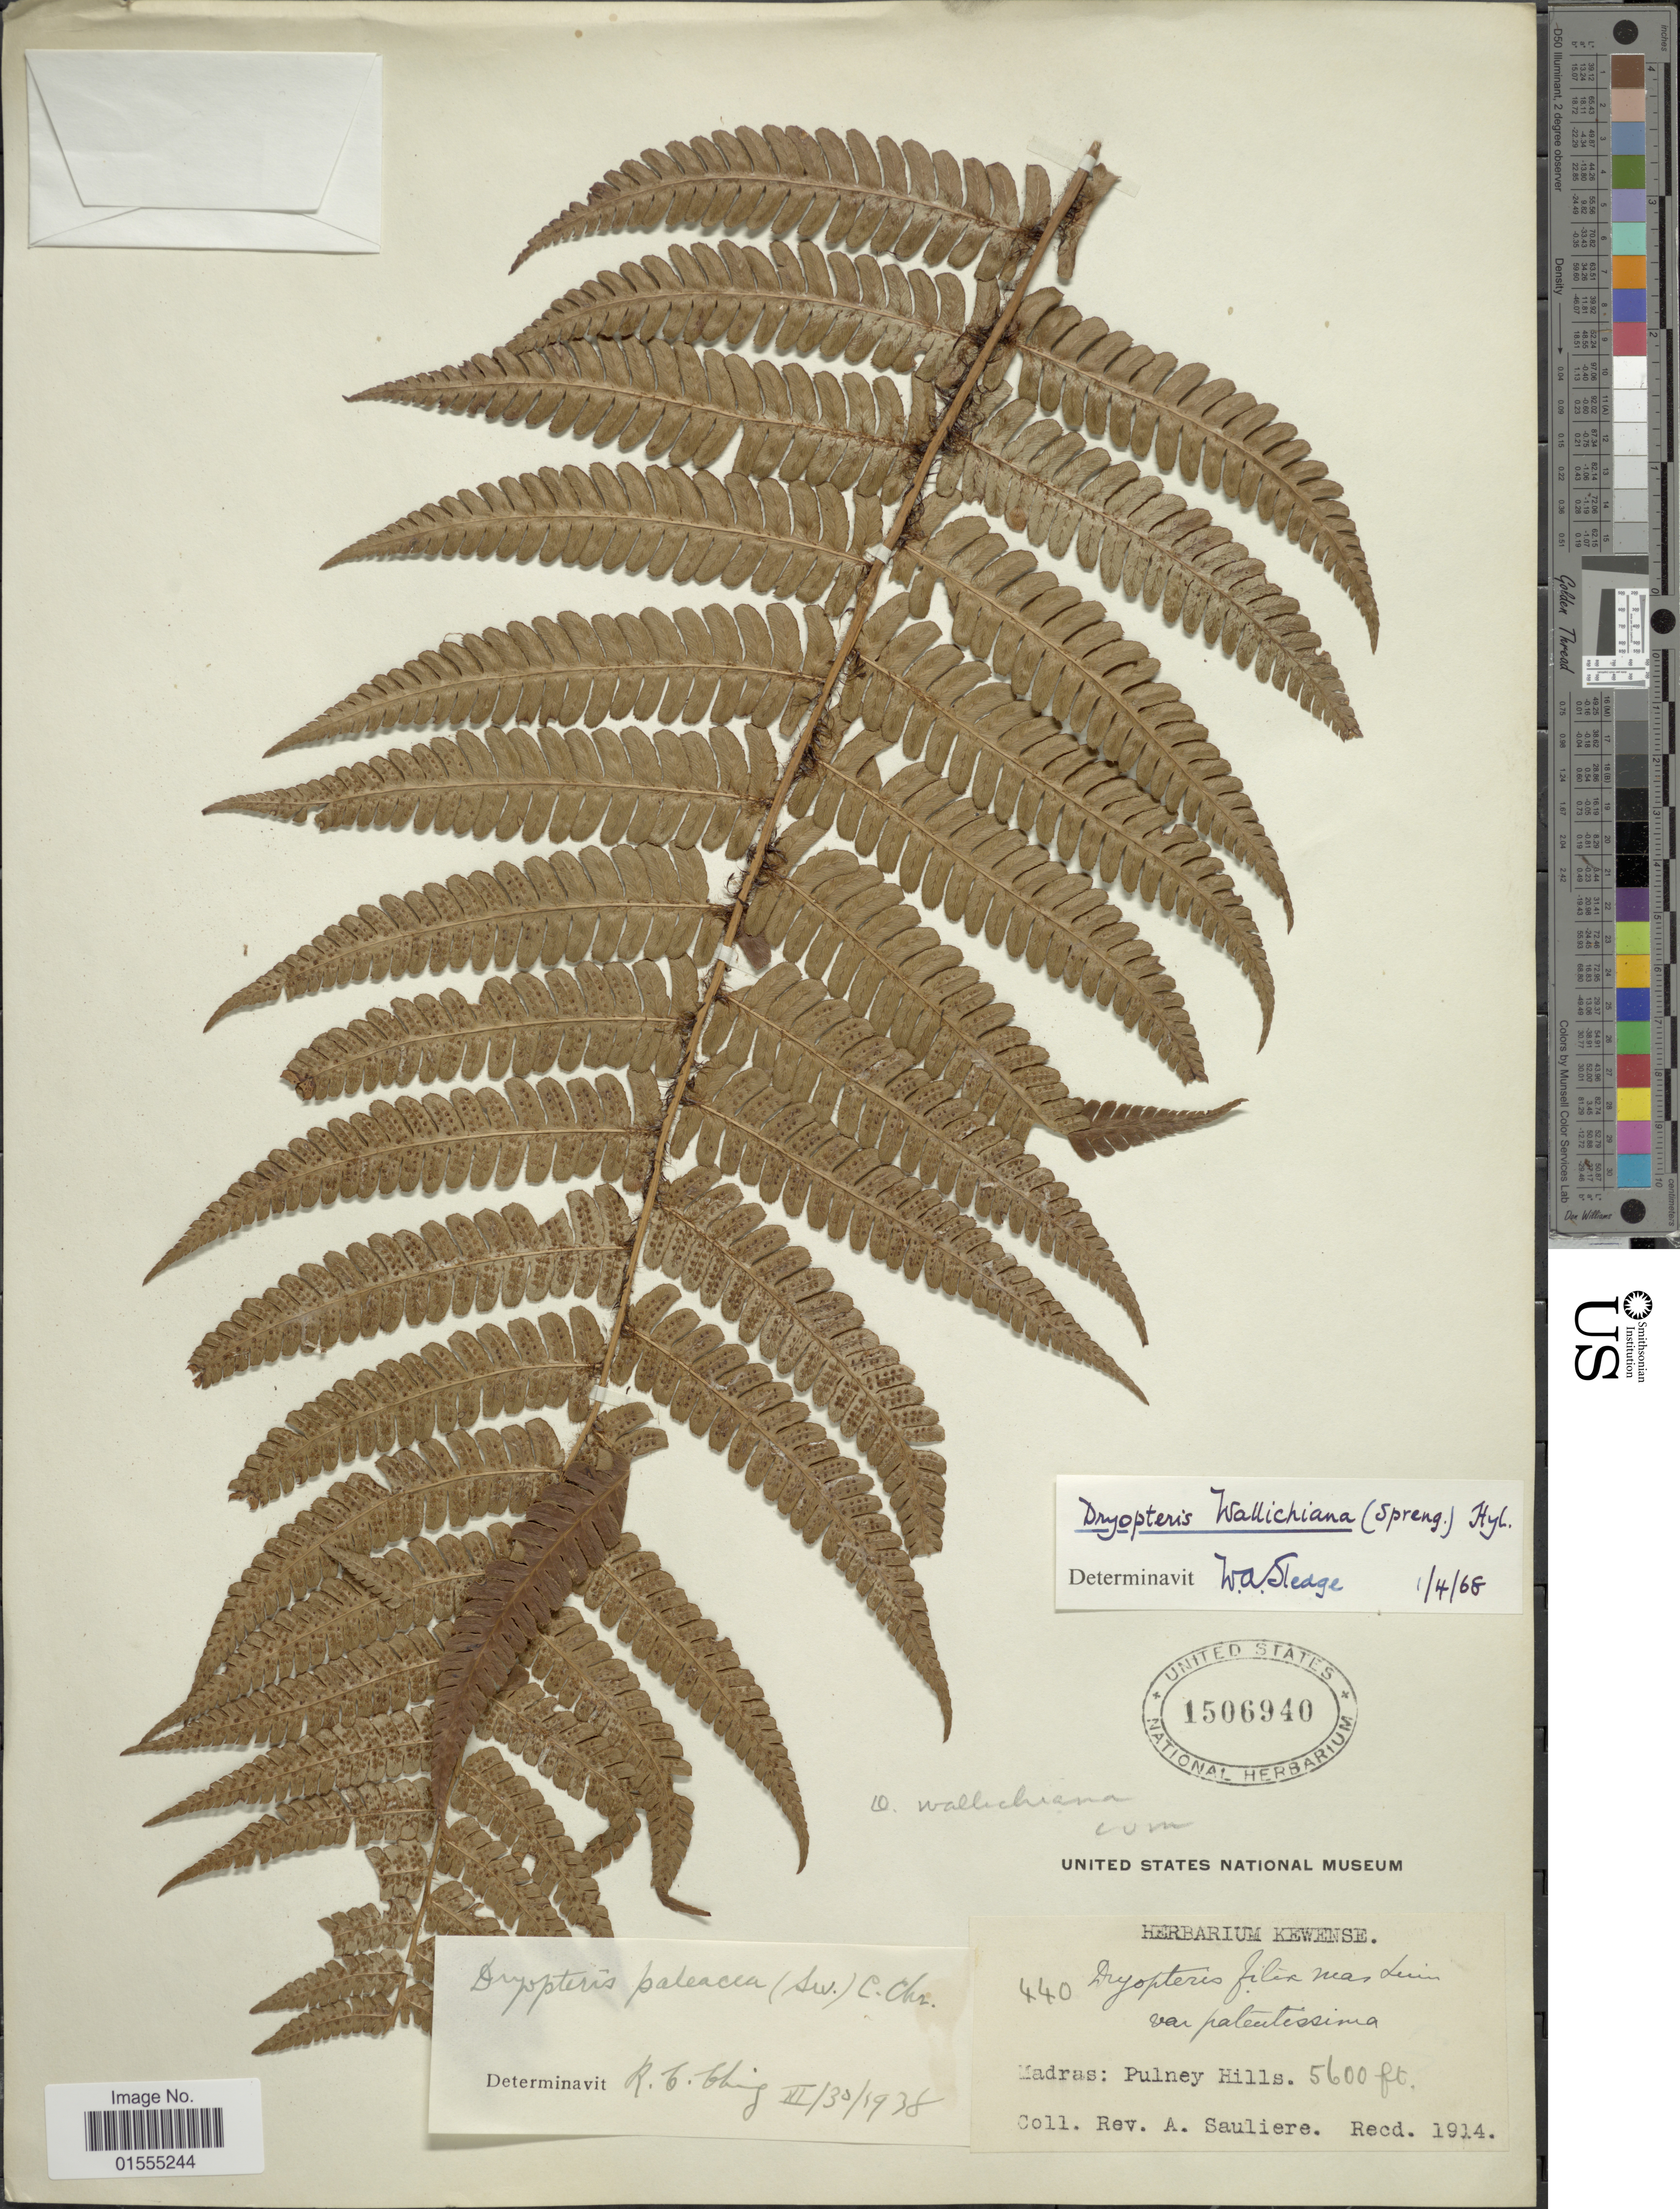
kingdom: Plantae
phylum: Tracheophyta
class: Polypodiopsida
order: Polypodiales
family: Dryopteridaceae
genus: Dryopteris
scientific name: Dryopteris wallichiana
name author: (Spreng.) Hyl.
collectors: A. Sauliere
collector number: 440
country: India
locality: Madras: Pulney Hills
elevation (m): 1707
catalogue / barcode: US 1506940